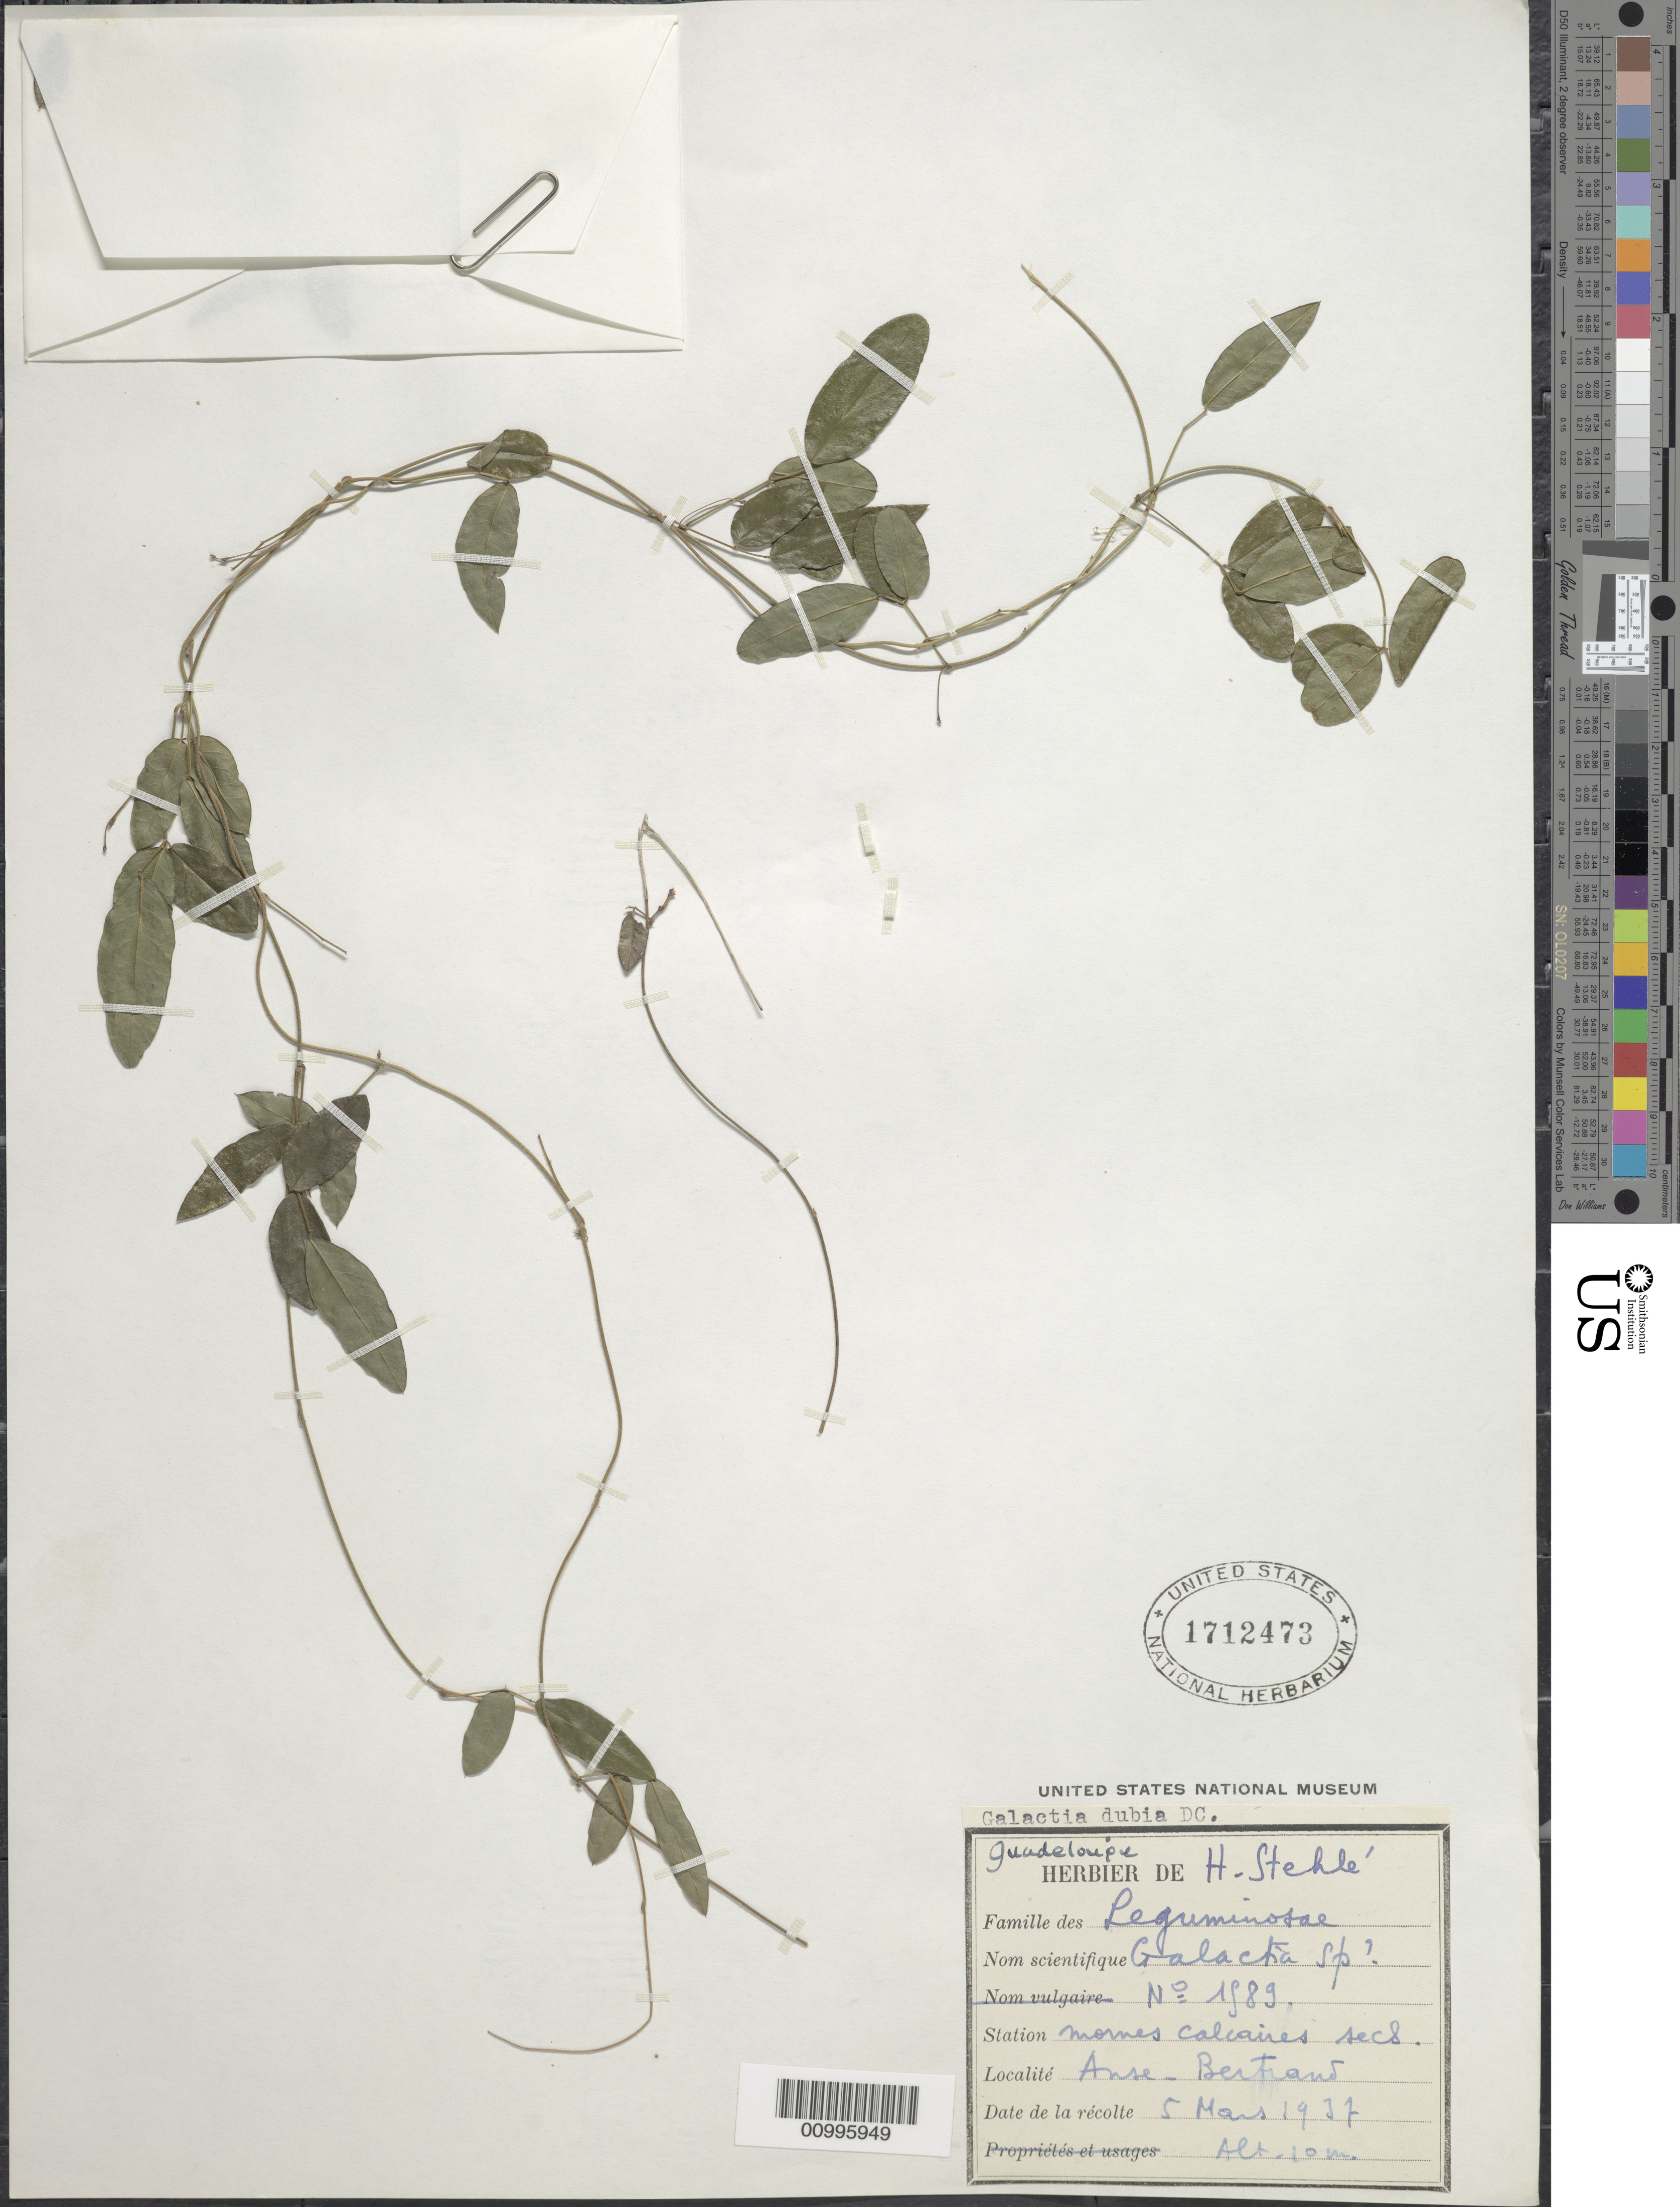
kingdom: Plantae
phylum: Tracheophyta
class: Magnoliopsida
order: Fabales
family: Fabaceae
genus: Galactia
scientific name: Galactia dubia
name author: DC.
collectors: C. Bertrand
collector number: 1589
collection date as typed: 05 Mar 1937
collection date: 1937-03-05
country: Guadeloupe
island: Basse Terre [Guadeloupe]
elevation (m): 10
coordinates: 0 N, 0 E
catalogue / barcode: US 1712473